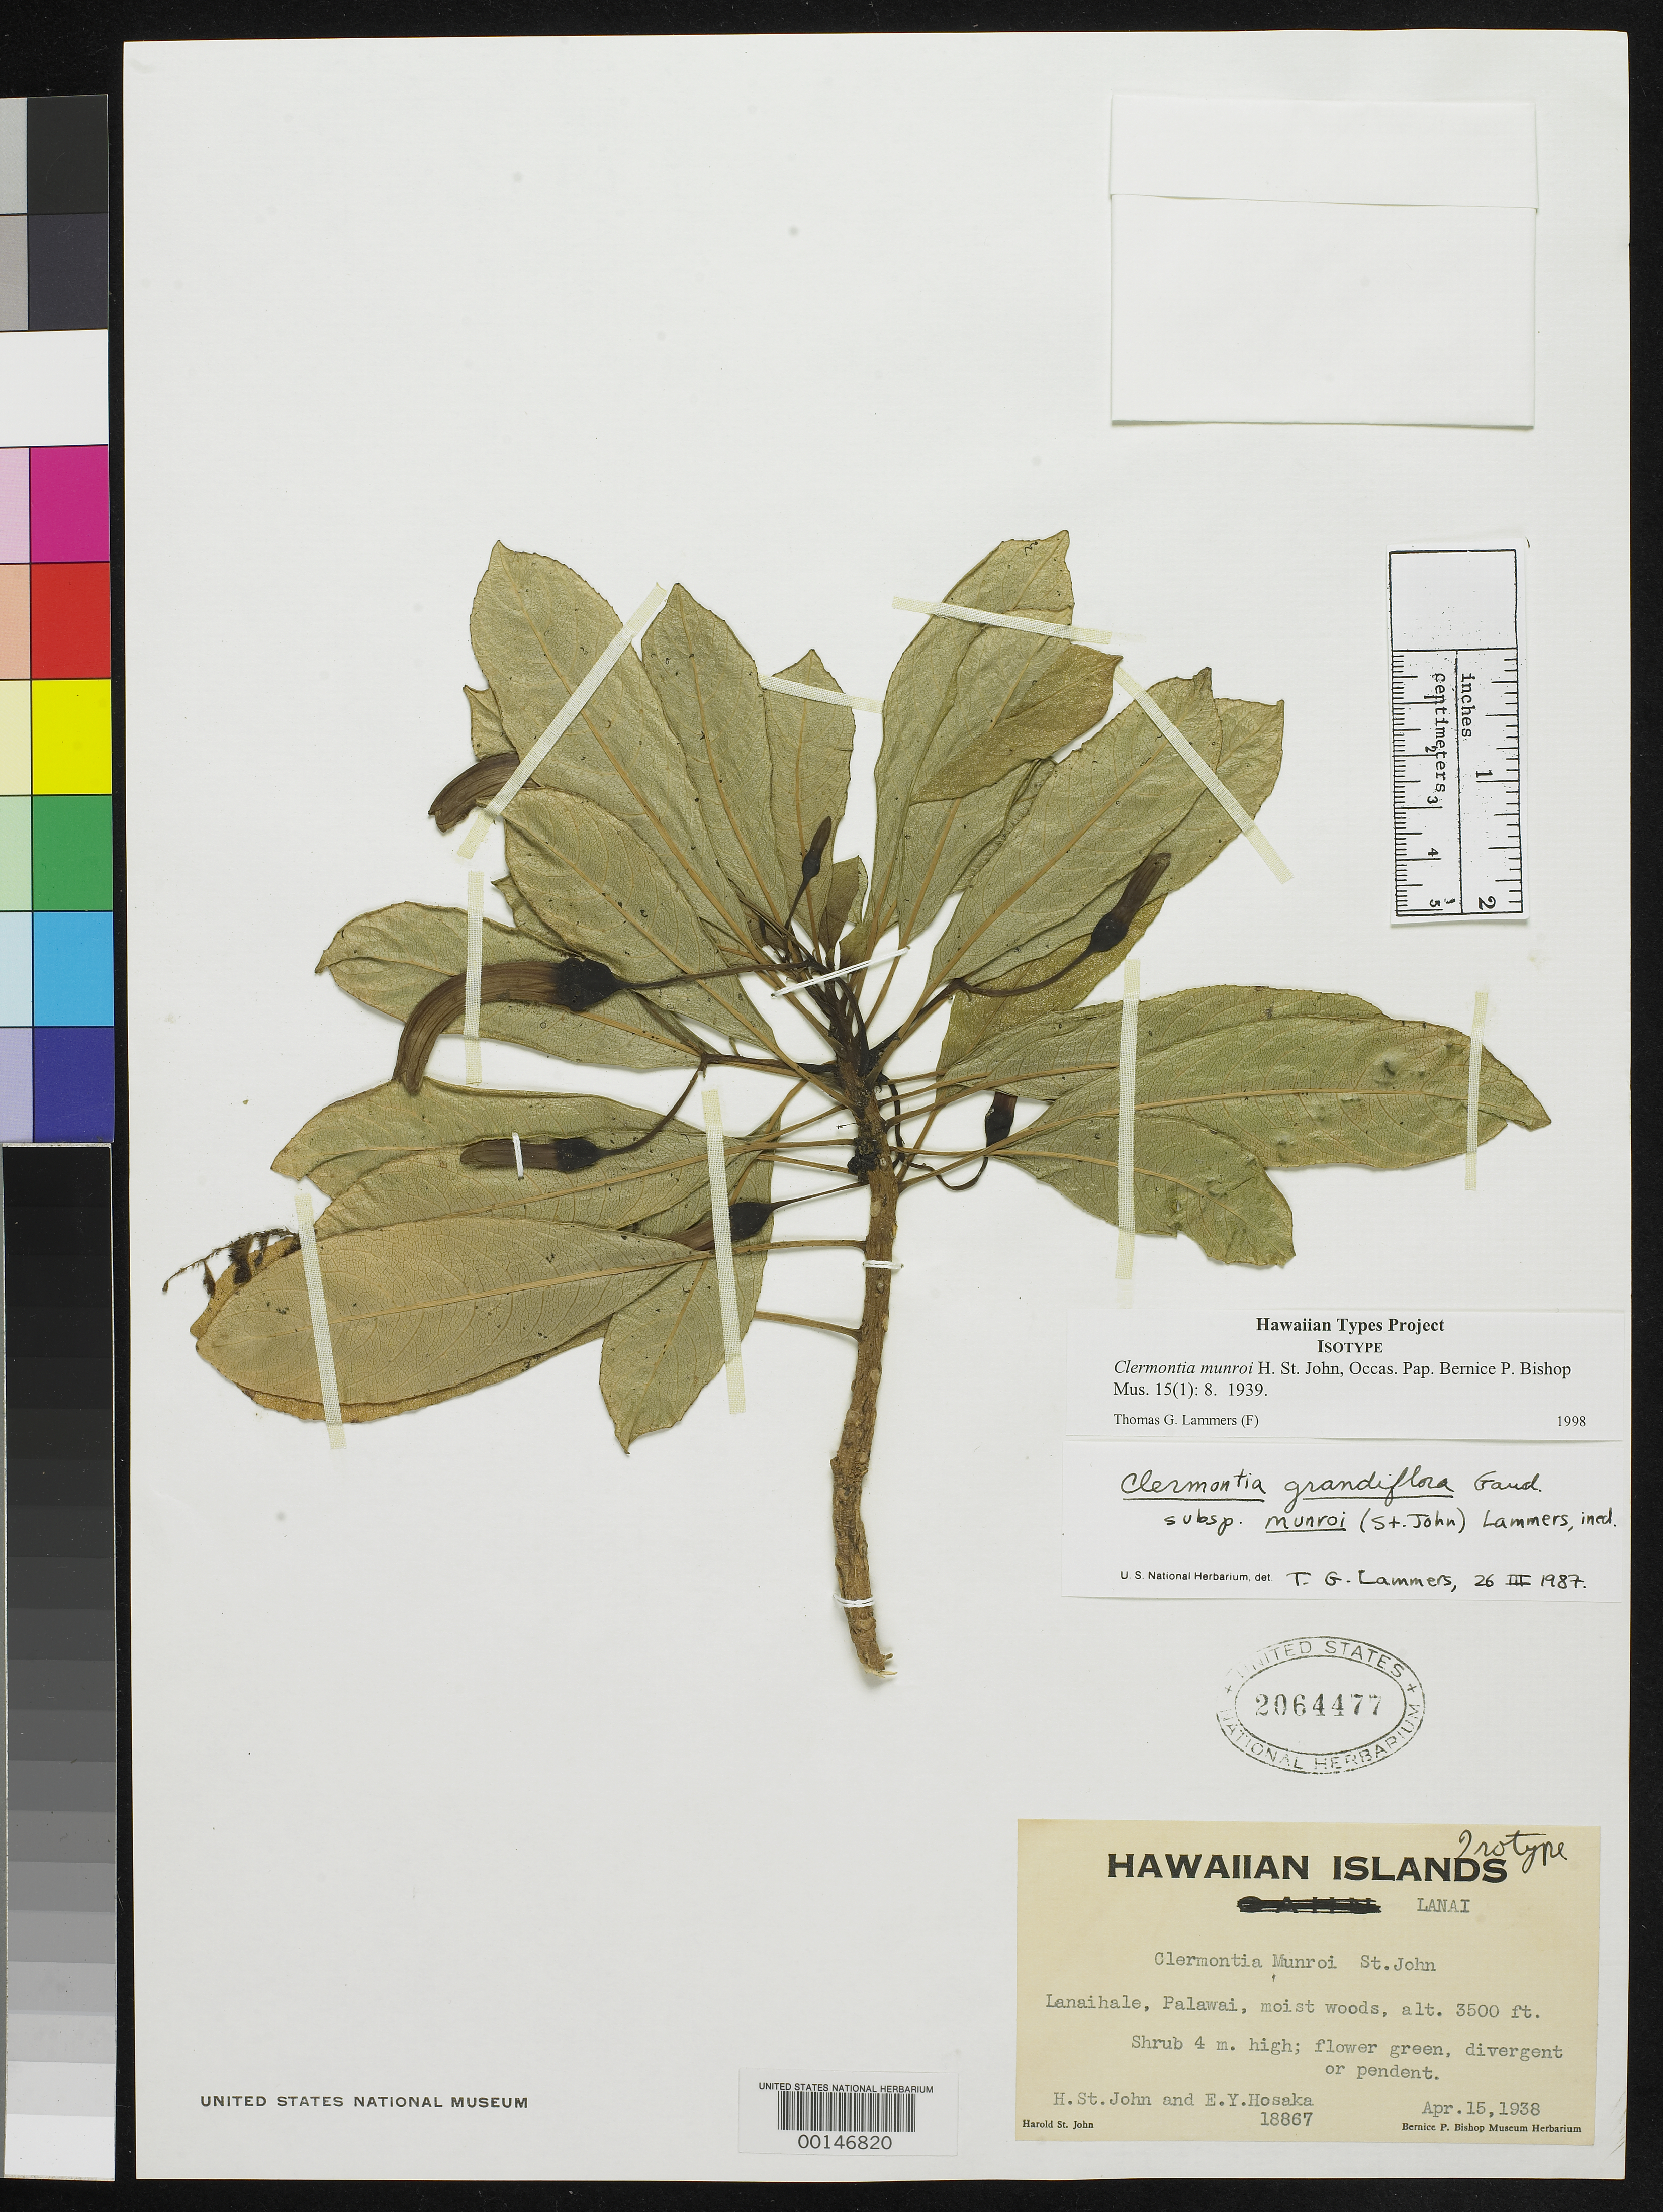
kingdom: Plantae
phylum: Tracheophyta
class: Magnoliopsida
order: Asterales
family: Campanulaceae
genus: Clermontia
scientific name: Clermontia munroi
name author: H. St. John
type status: Isotype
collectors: H. St. John & E. Y. Hosaka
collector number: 18867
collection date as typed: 18 Apr 1938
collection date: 1938-04-18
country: United States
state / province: Hawaii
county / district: Maui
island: Lana'i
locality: Lanaihale, Palawai.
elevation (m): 1067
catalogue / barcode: US 2064477